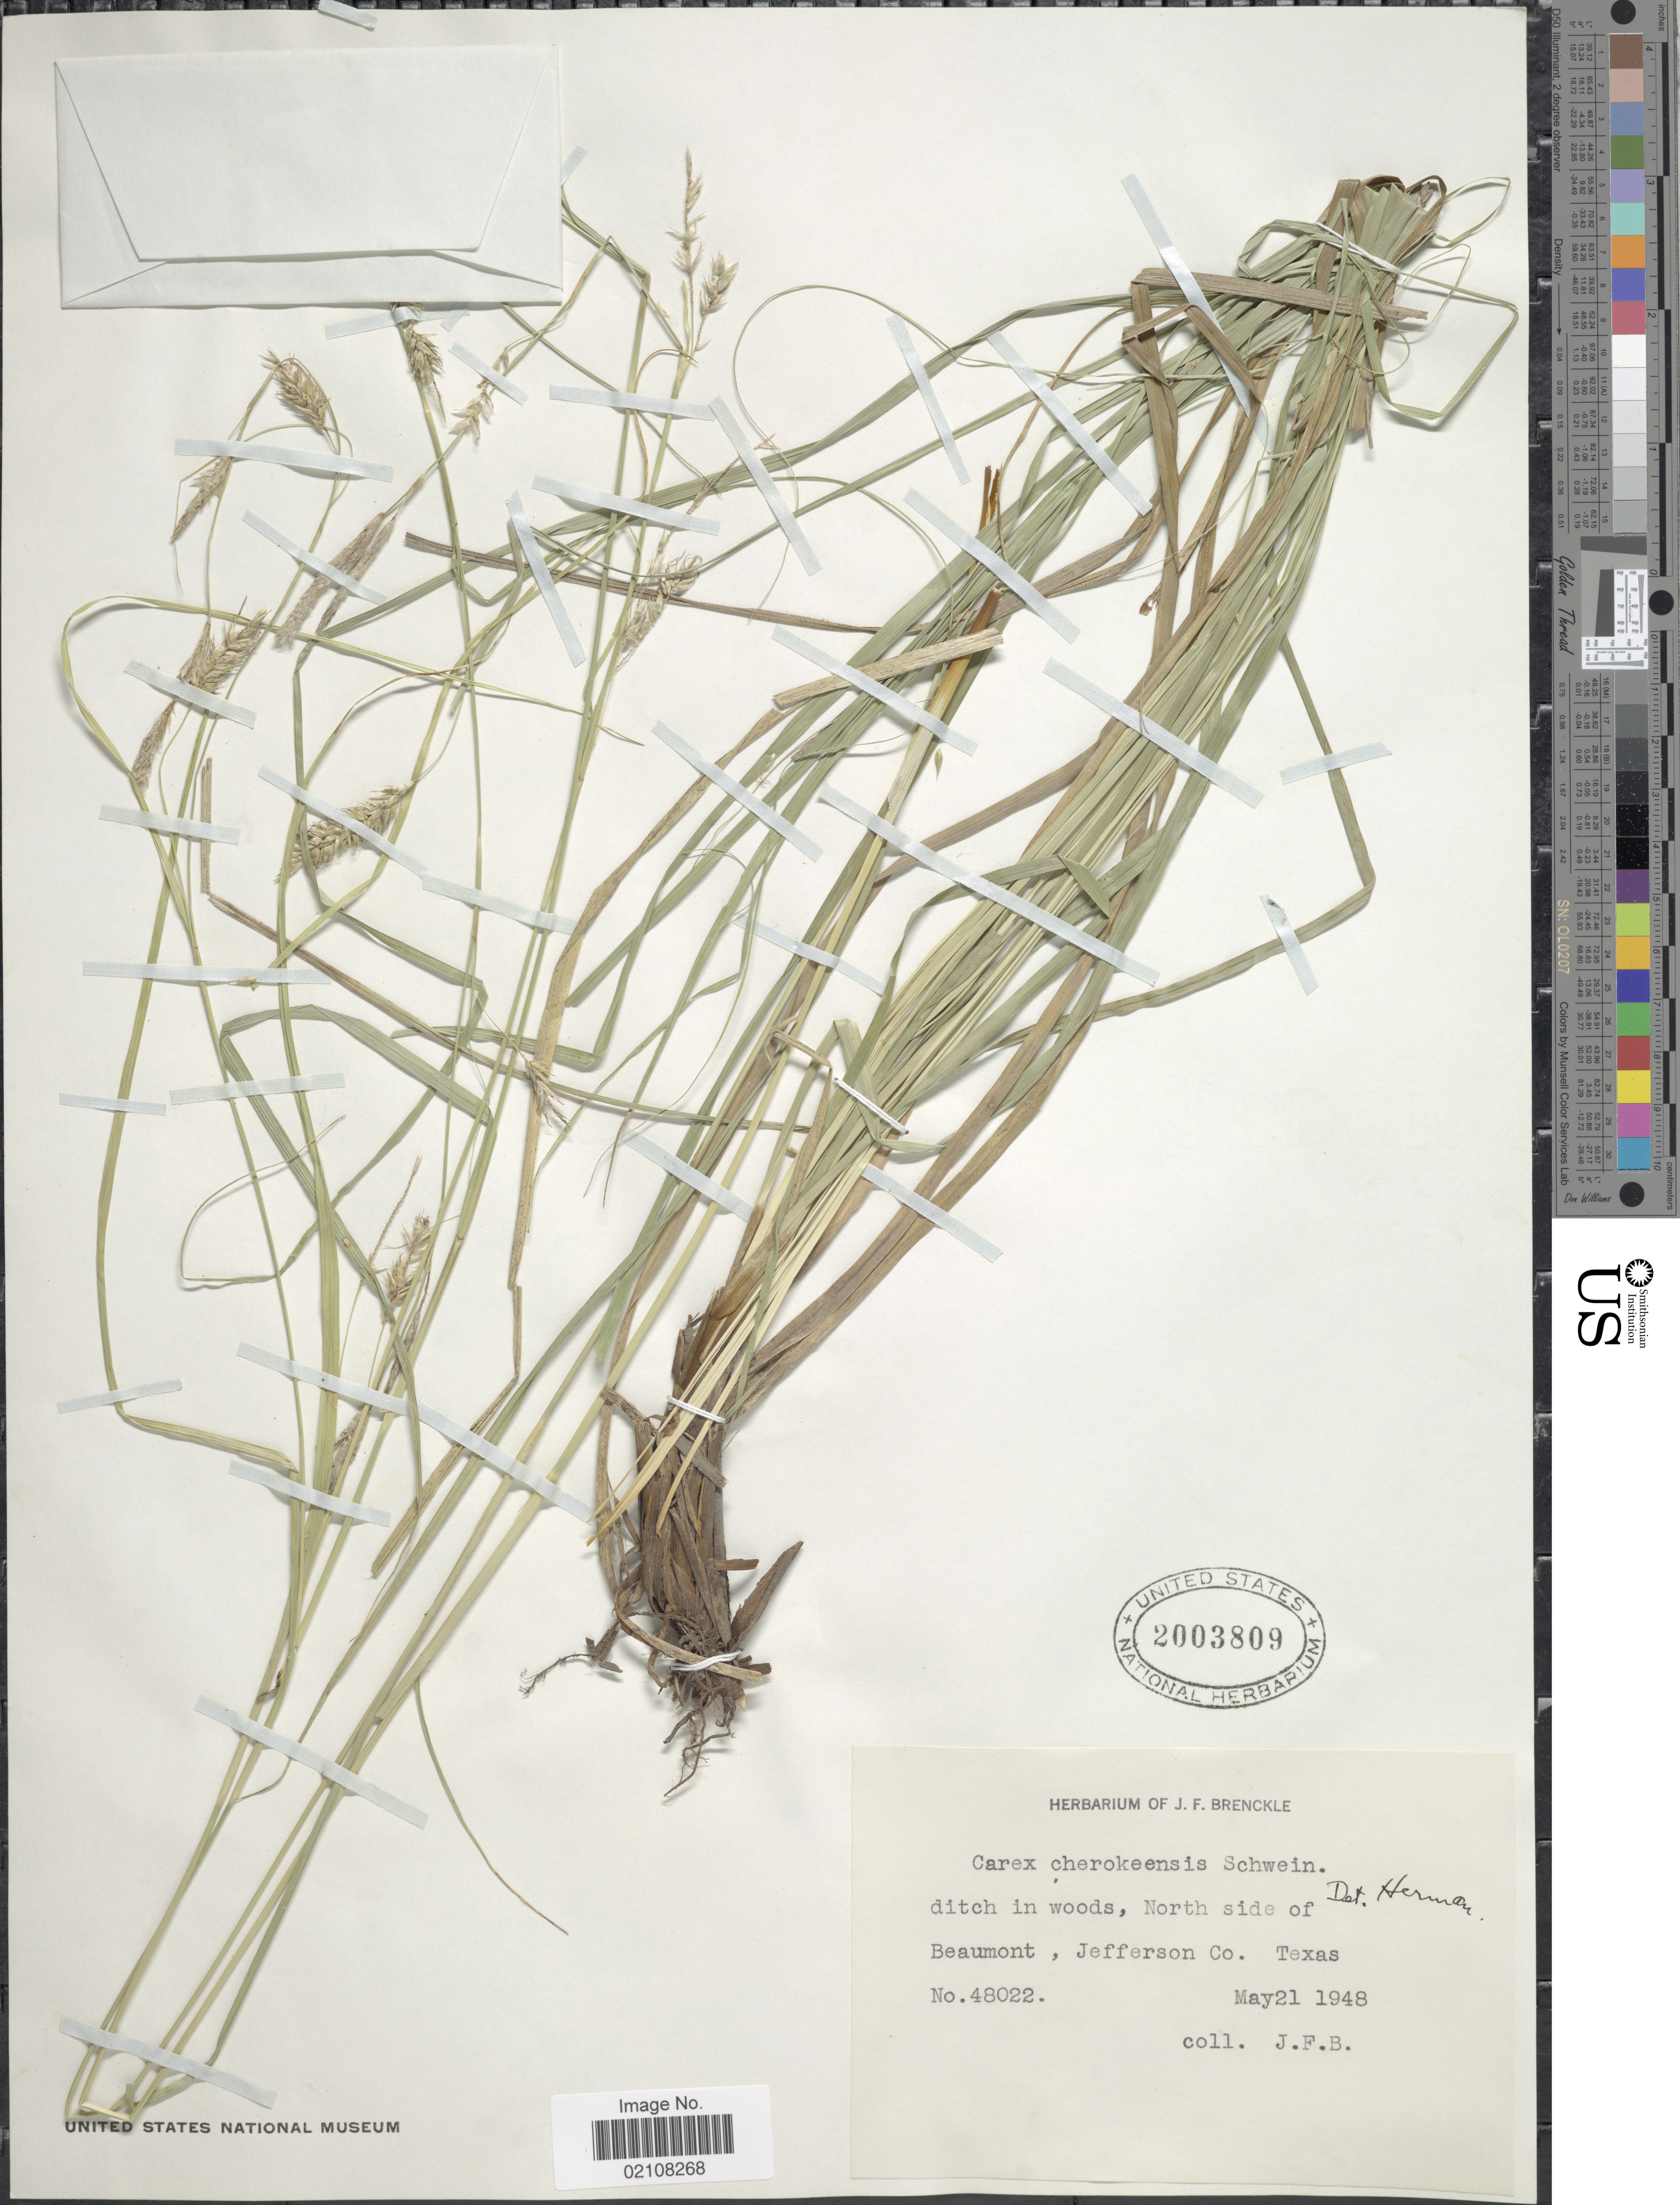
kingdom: Plantae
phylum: Tracheophyta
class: Liliopsida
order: Poales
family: Cyperaceae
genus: Carex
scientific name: Carex cherokeensis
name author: Schwein.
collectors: J. Brenckle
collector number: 48022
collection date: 1948-05-21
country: United States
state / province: Texas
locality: North side of Beaumont, Jefferson Co., Texas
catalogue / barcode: US 2003809